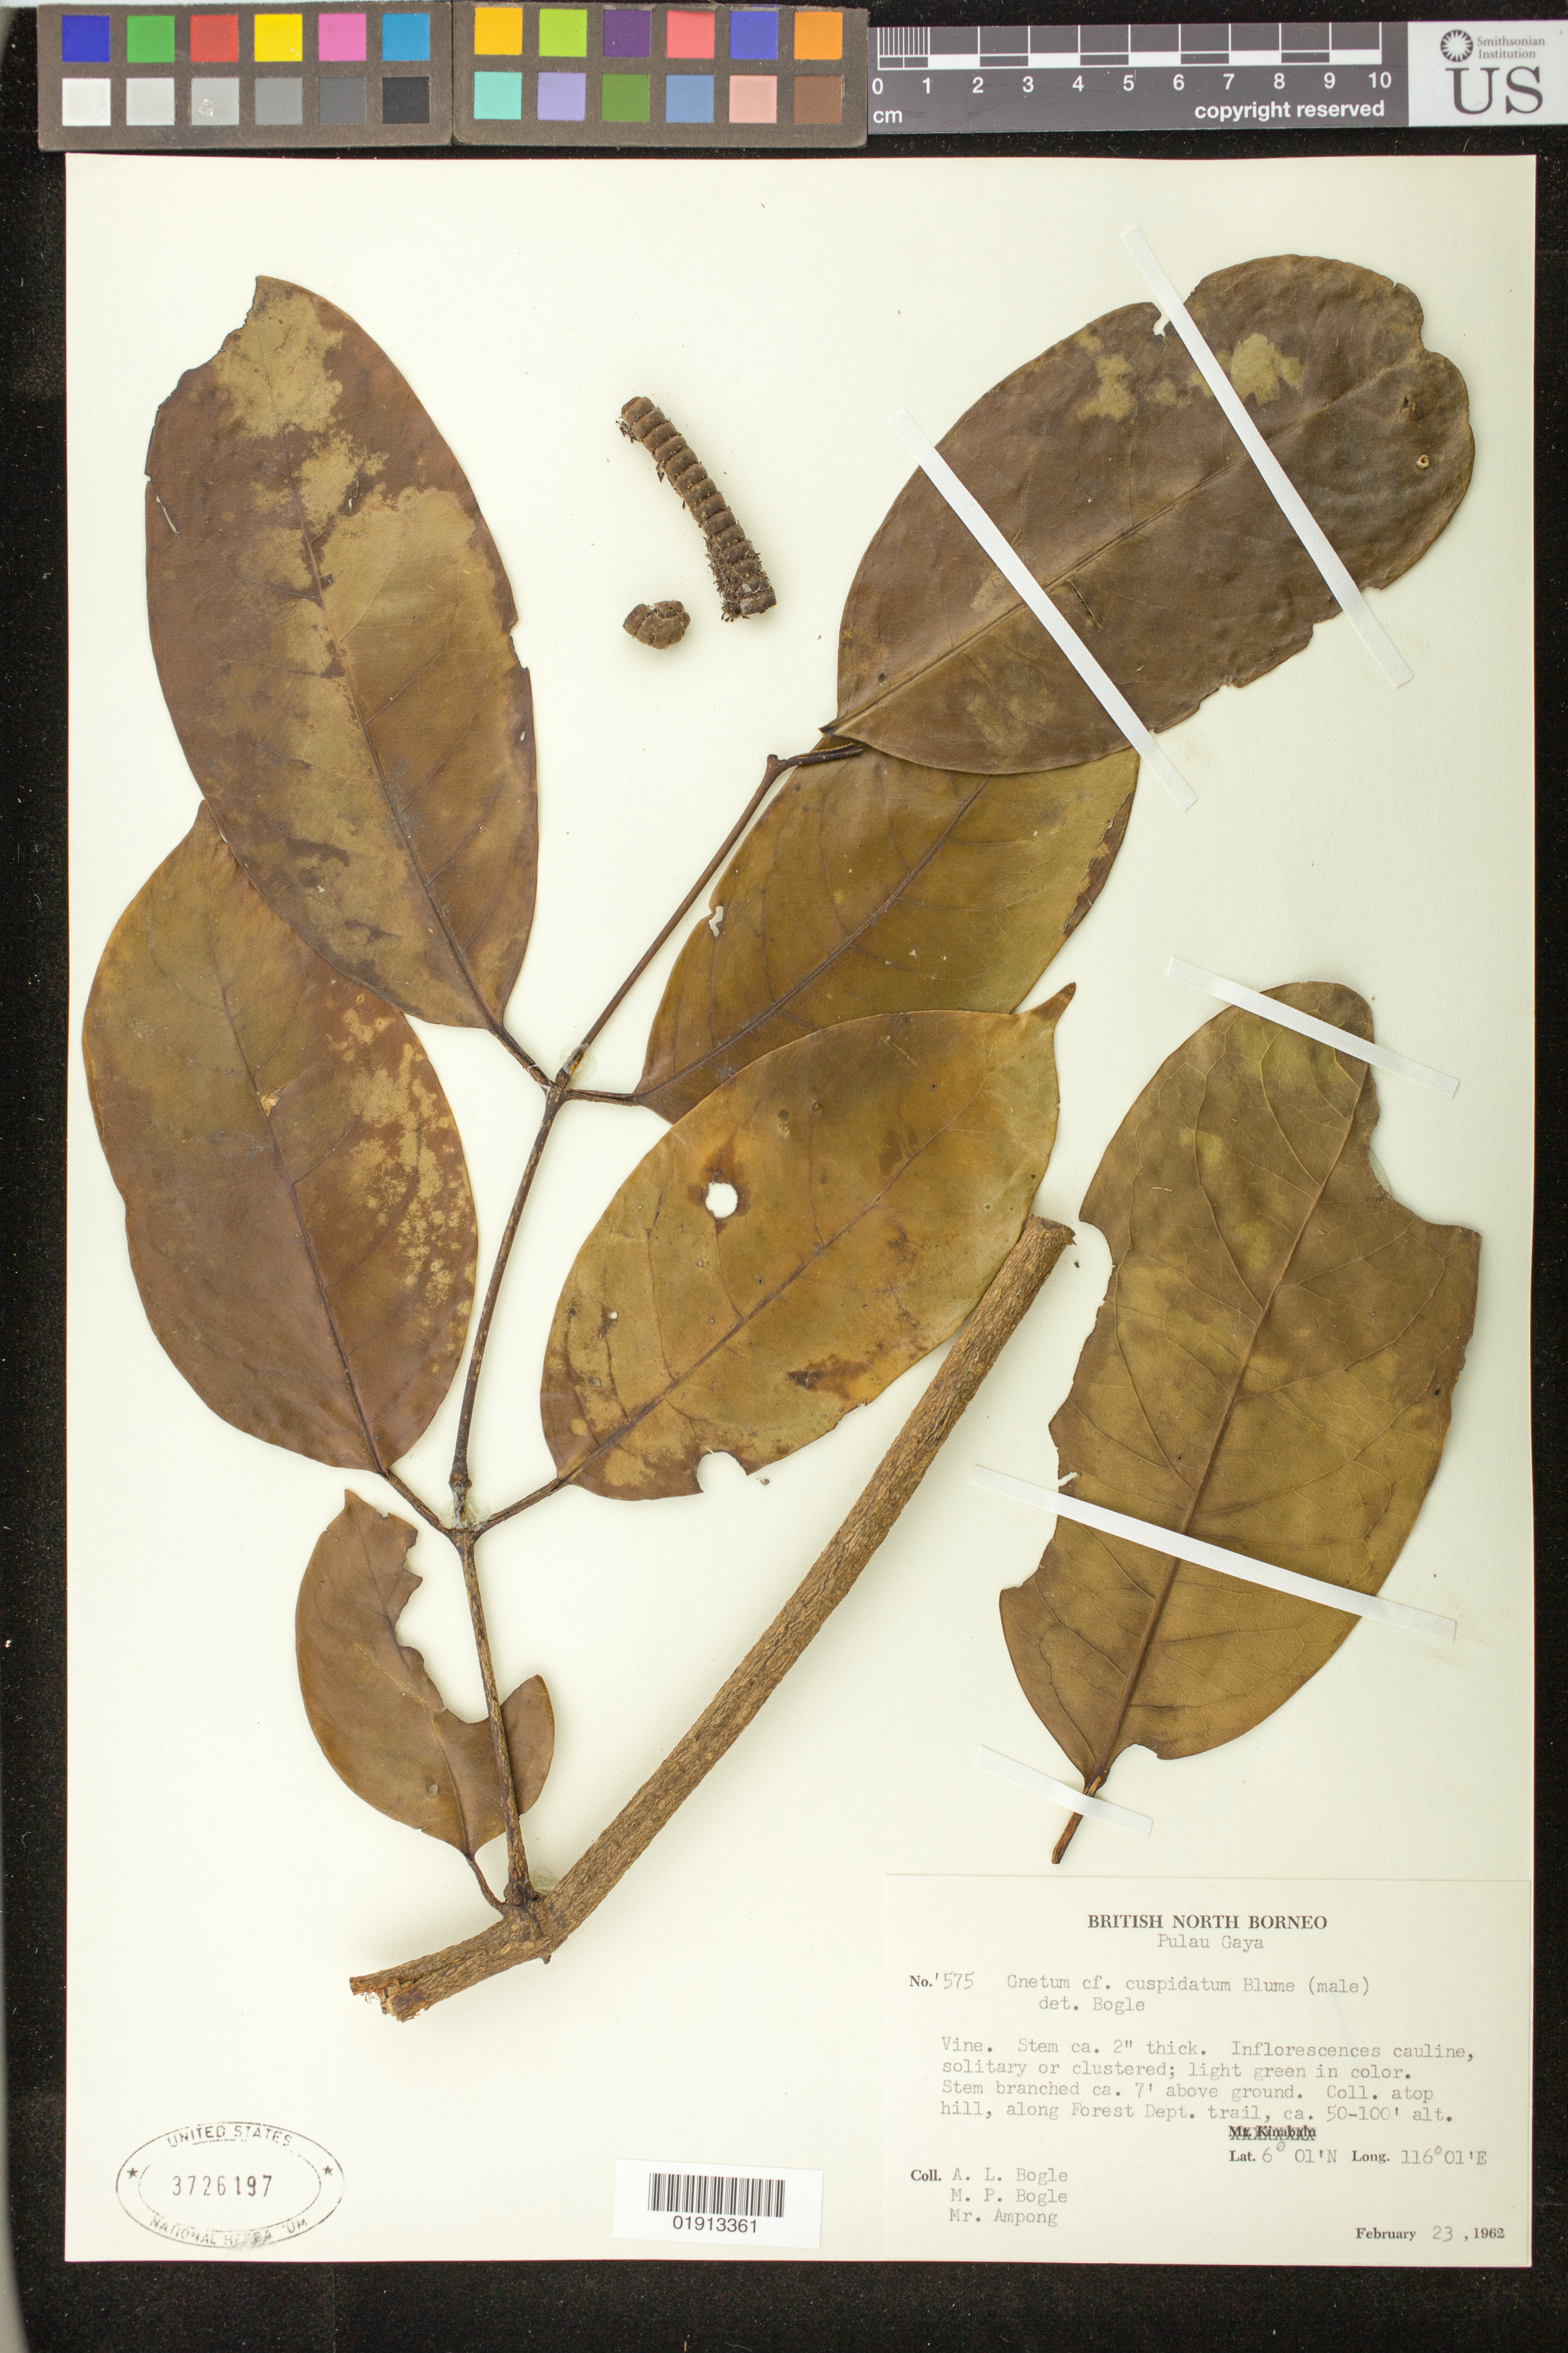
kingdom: Plantae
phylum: Tracheophyta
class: Gnetopsida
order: Gnetales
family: Gnetaceae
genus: Gnetum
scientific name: Gnetum cuspidatum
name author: Blume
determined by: Bogle, A. L.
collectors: Bogle, A.L., M. Bogle & Mr. Ampong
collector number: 575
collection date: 1962-02-23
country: Malaysia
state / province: Sabah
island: Borneo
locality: British North Borneo. Pulau Gaya, along Forest Dept. trail.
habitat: Atop hill.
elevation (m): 15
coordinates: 6 01 N, 116 01 E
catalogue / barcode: US 3726197